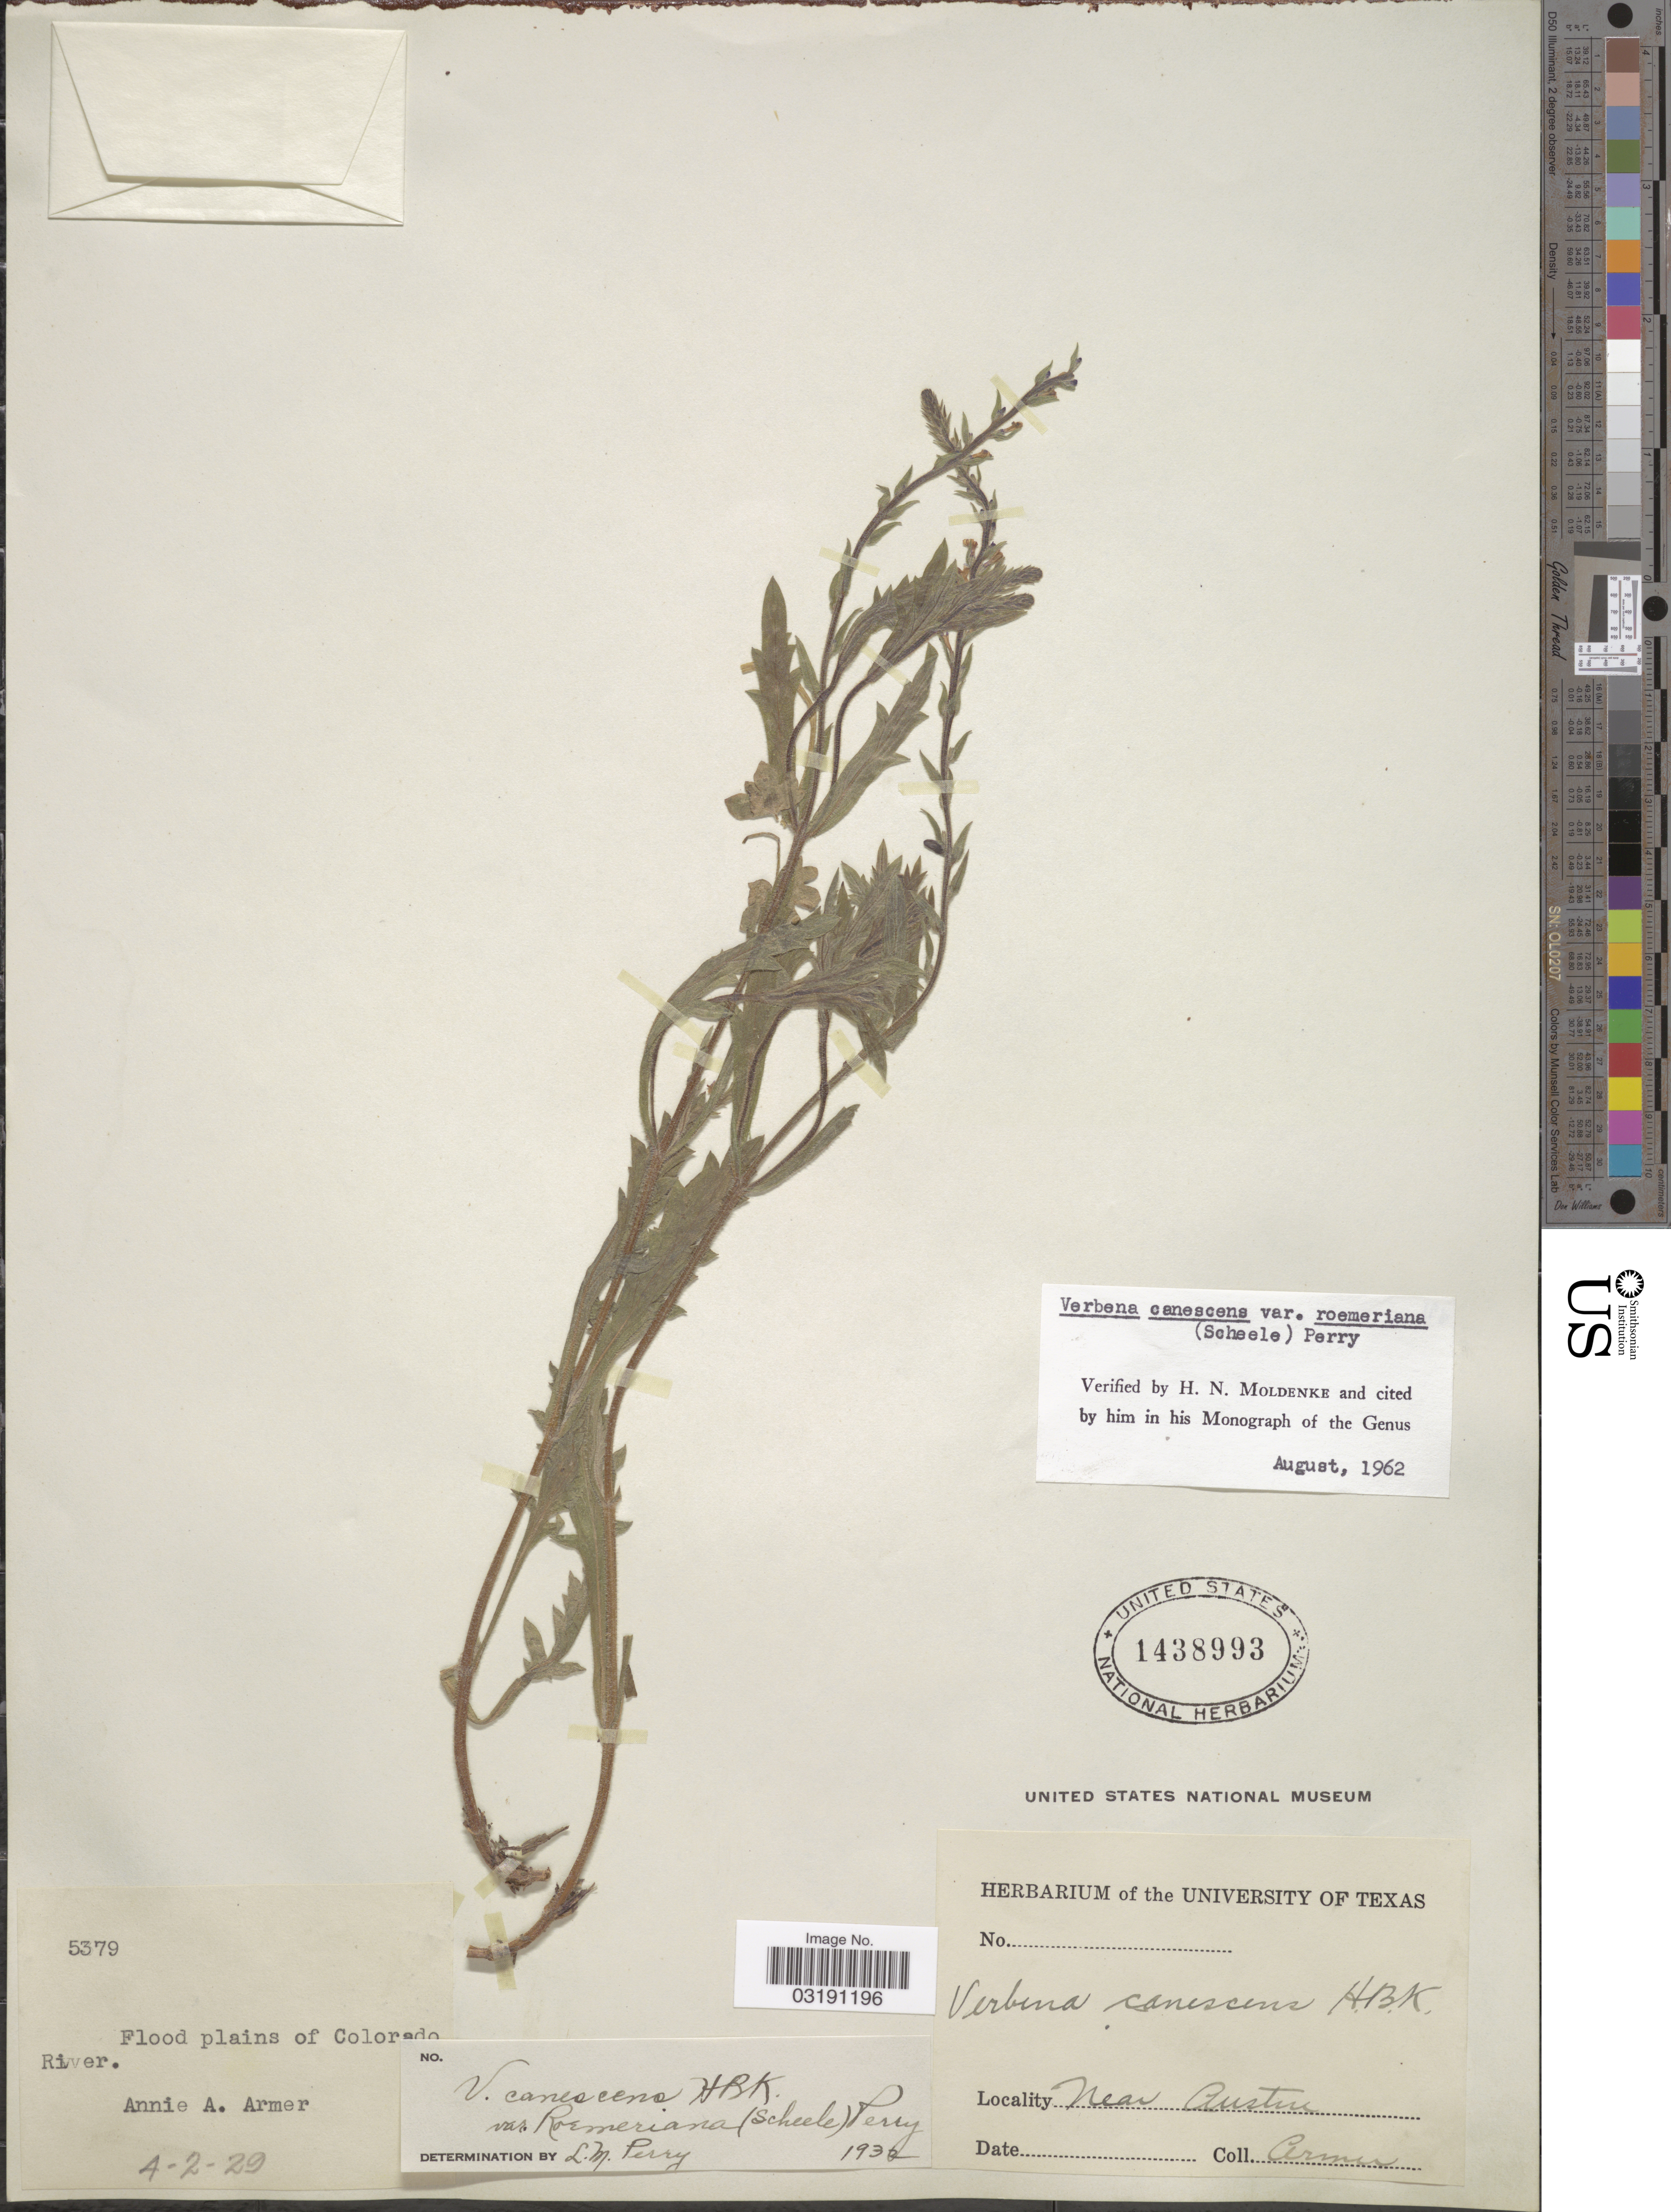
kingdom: Plantae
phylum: Tracheophyta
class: Magnoliopsida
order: Lamiales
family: Verbenaceae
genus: Verbena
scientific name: Verbena canescens var. roemeriana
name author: (Scheele) L.M. Perry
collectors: A. Armer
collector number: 5379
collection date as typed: Transcribed d/m/y: 2/4/29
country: United States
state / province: Colorado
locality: Flood plains of Colorado River. Near Austin.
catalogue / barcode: US 1438993